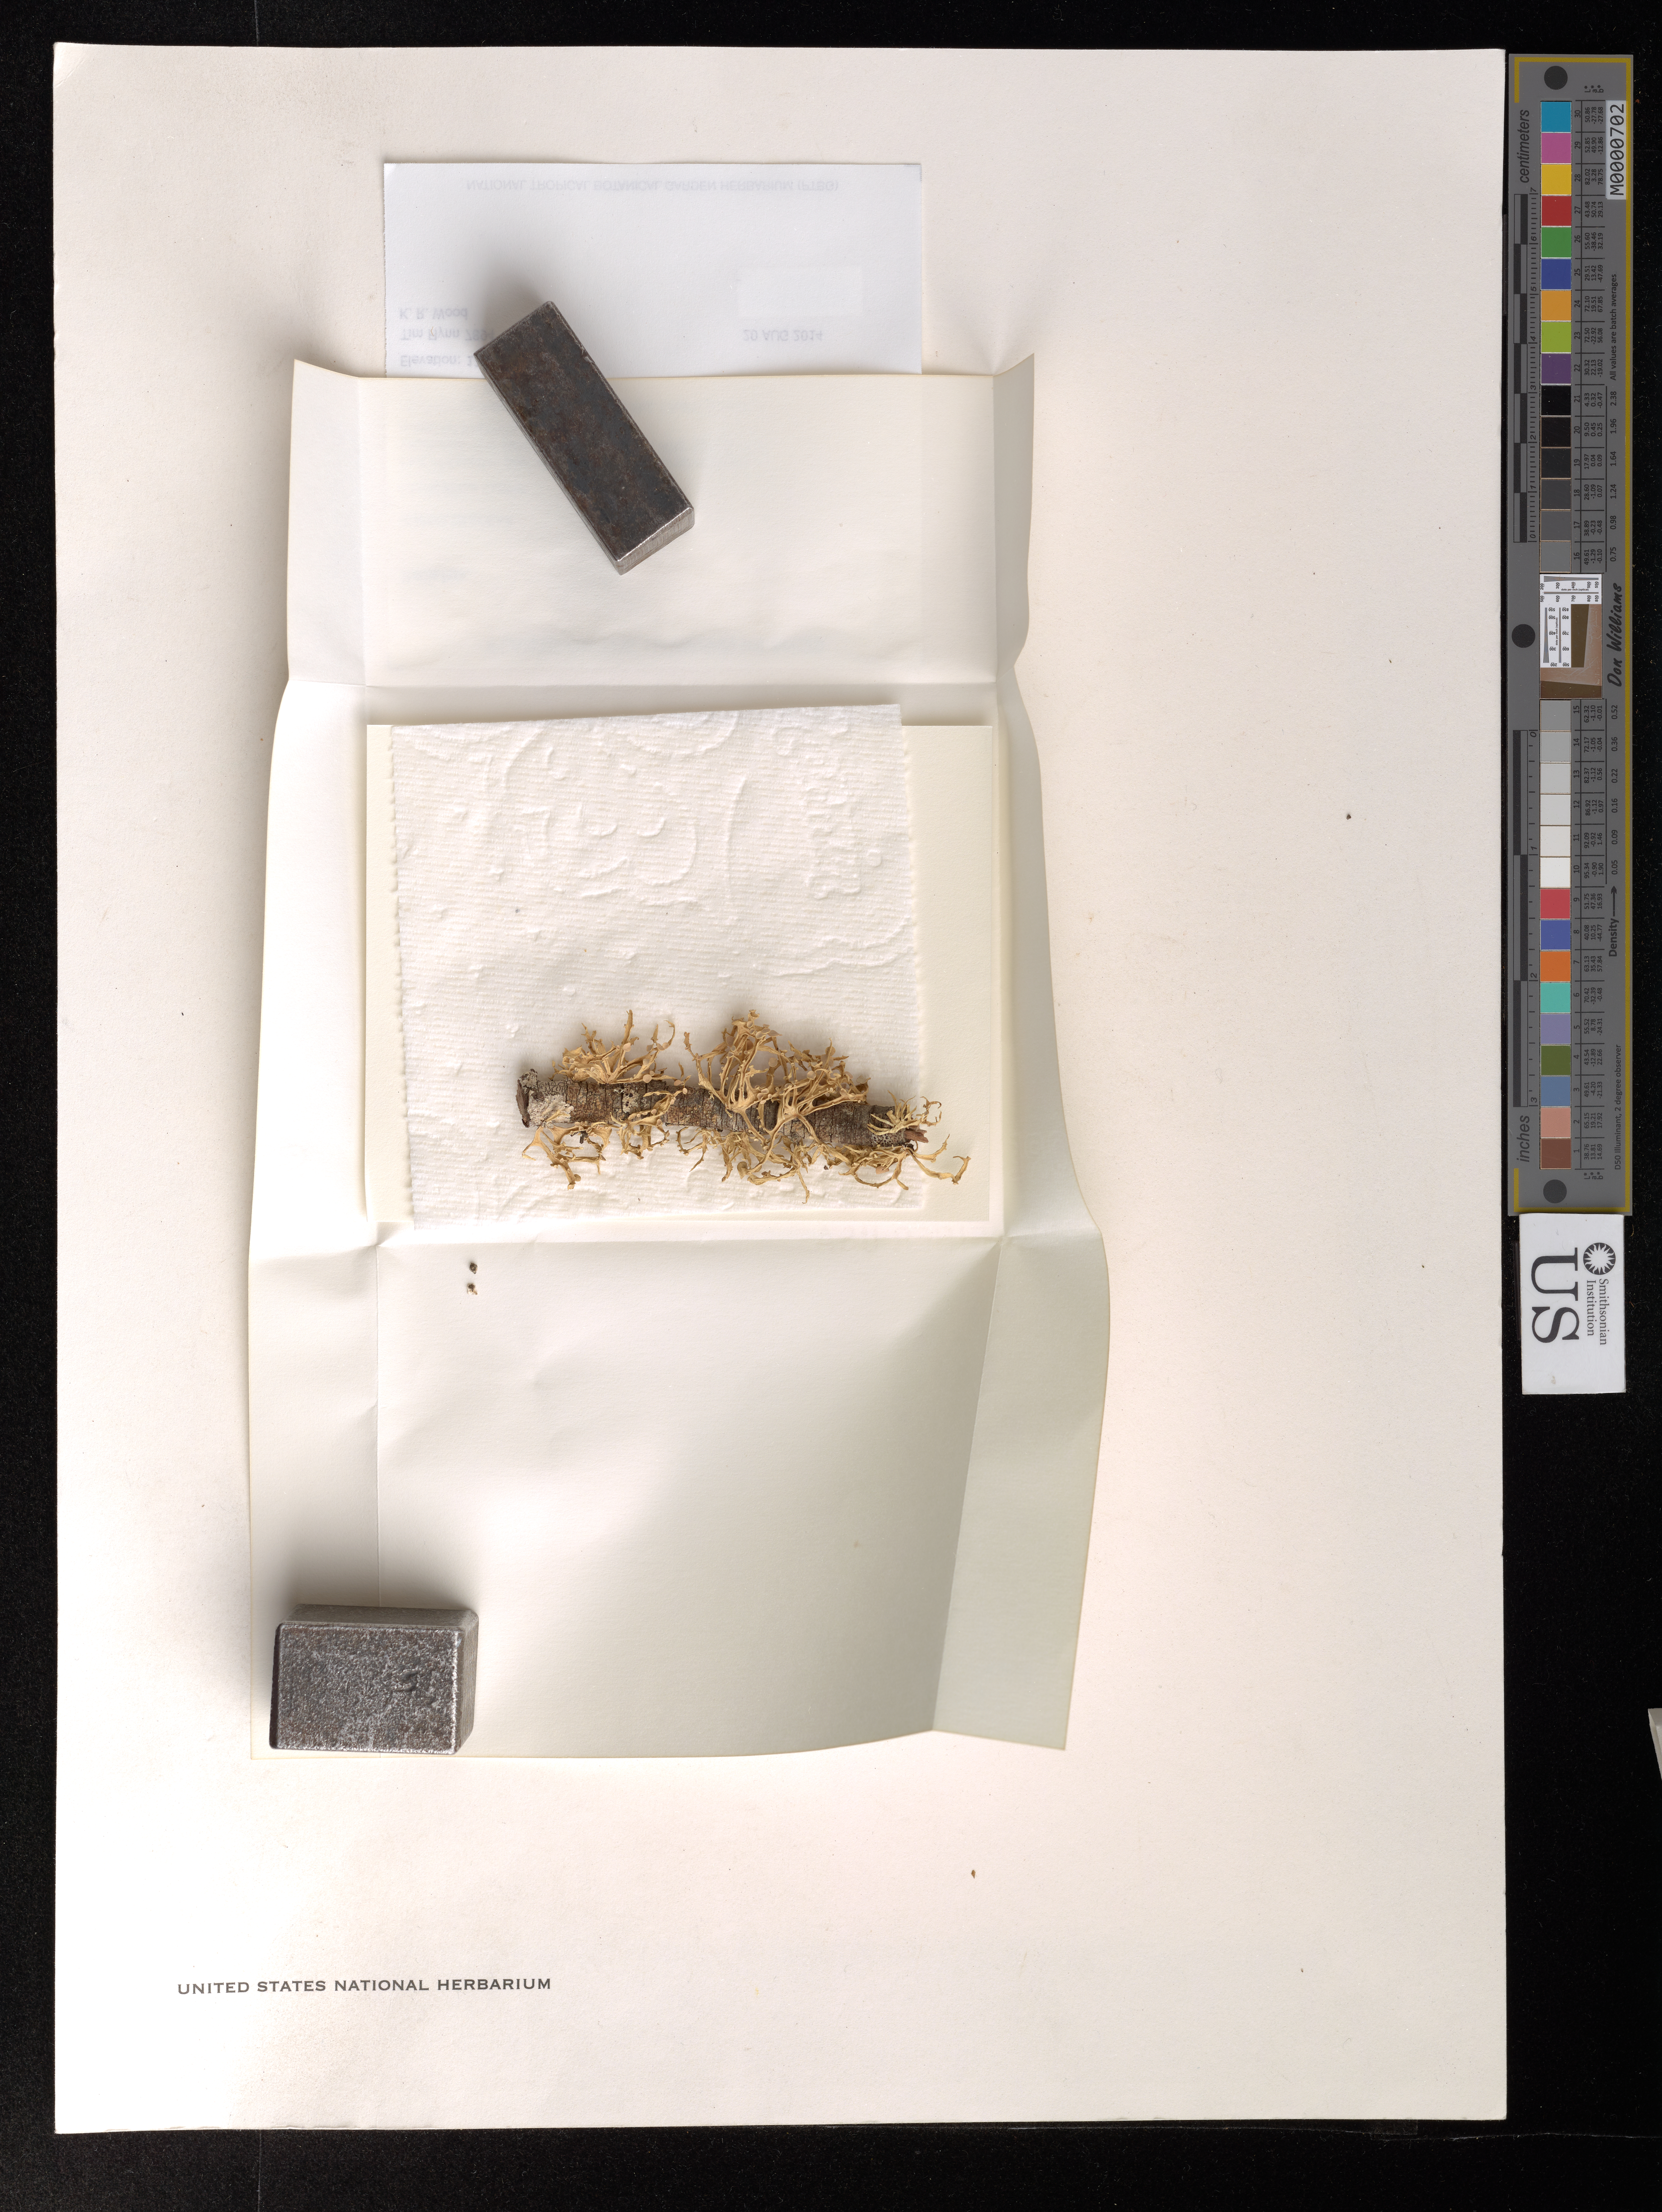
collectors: T. Flynn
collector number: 7611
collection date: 2013-05-23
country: United States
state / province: Hawaii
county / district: Kauai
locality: Kauai Koloa District. Lawai Valley, National Tropical Botanical Garden, Allerton Garden.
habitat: Fruit orchard. Cultivated.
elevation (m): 12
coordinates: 21.895386, -159.503021